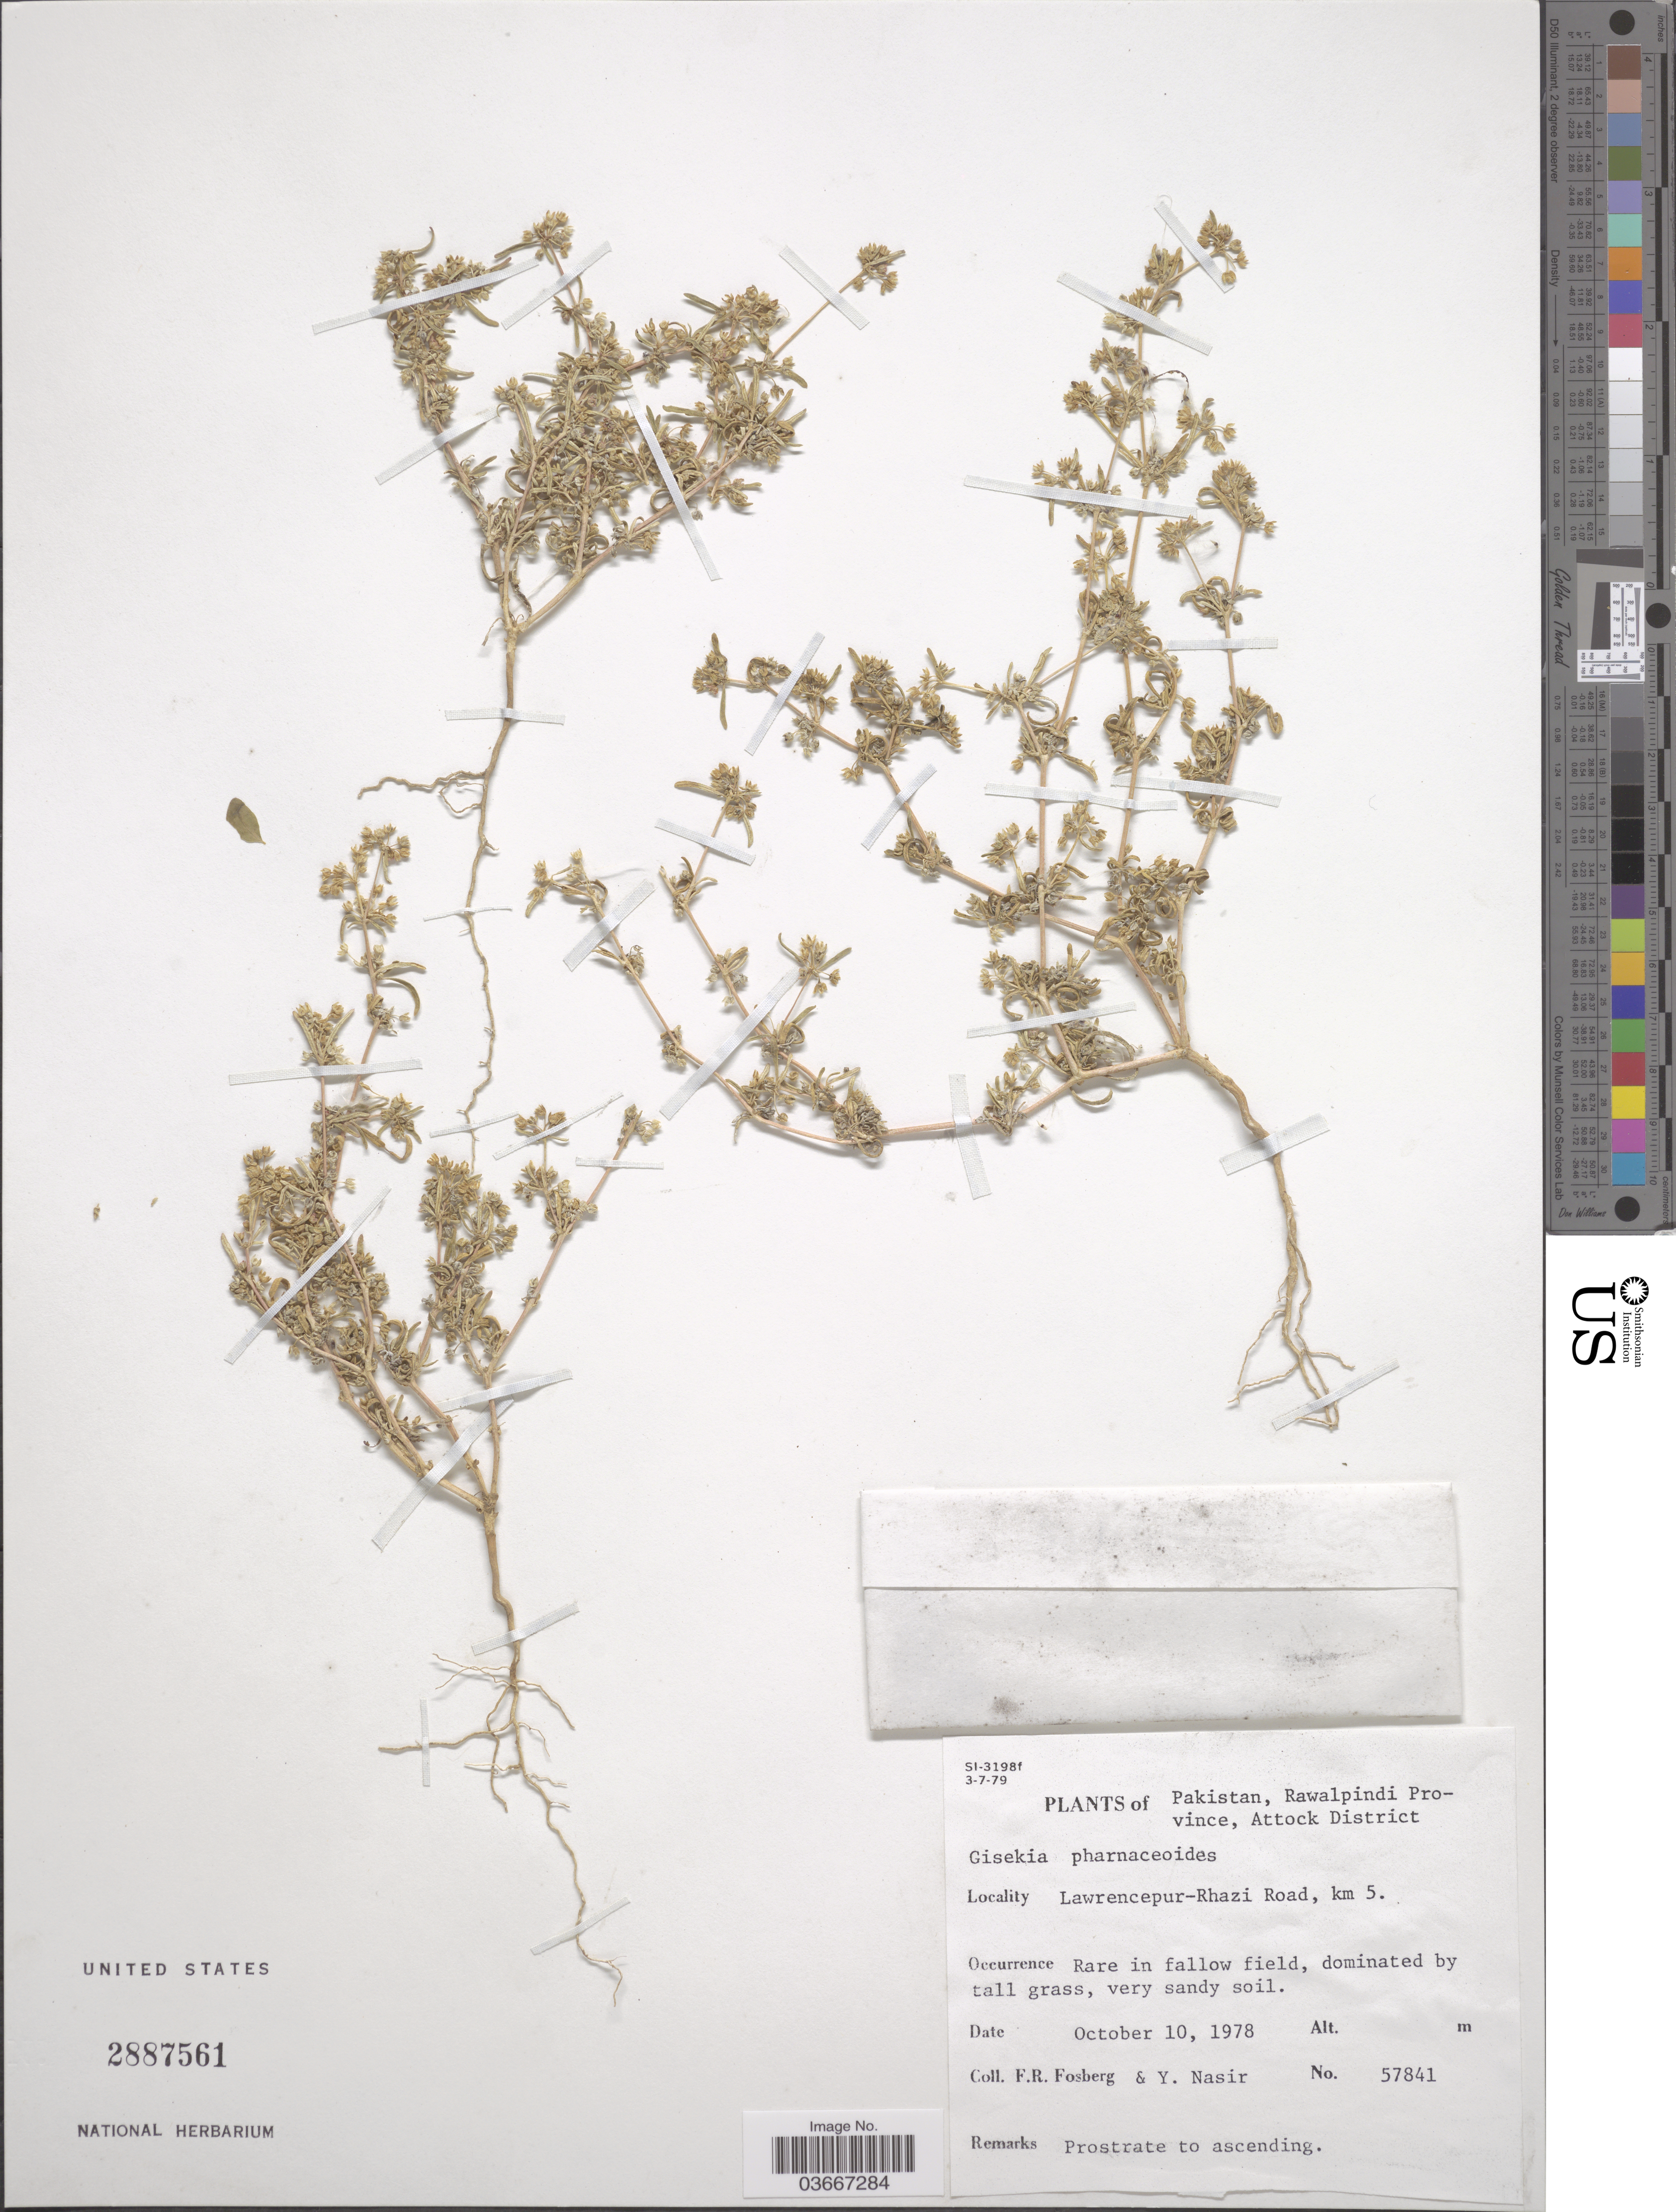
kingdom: Plantae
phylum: Tracheophyta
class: Magnoliopsida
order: Caryophyllales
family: Gisekiaceae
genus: Gisekia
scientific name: Gisekia sp.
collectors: F. R. Fosberg & Y. Nasir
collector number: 57841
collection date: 1978-10-10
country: Pakistan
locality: Rawalpindi Province, Attock District. Lawrencepur-Rhazi Road, km 5.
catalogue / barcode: US 2887561